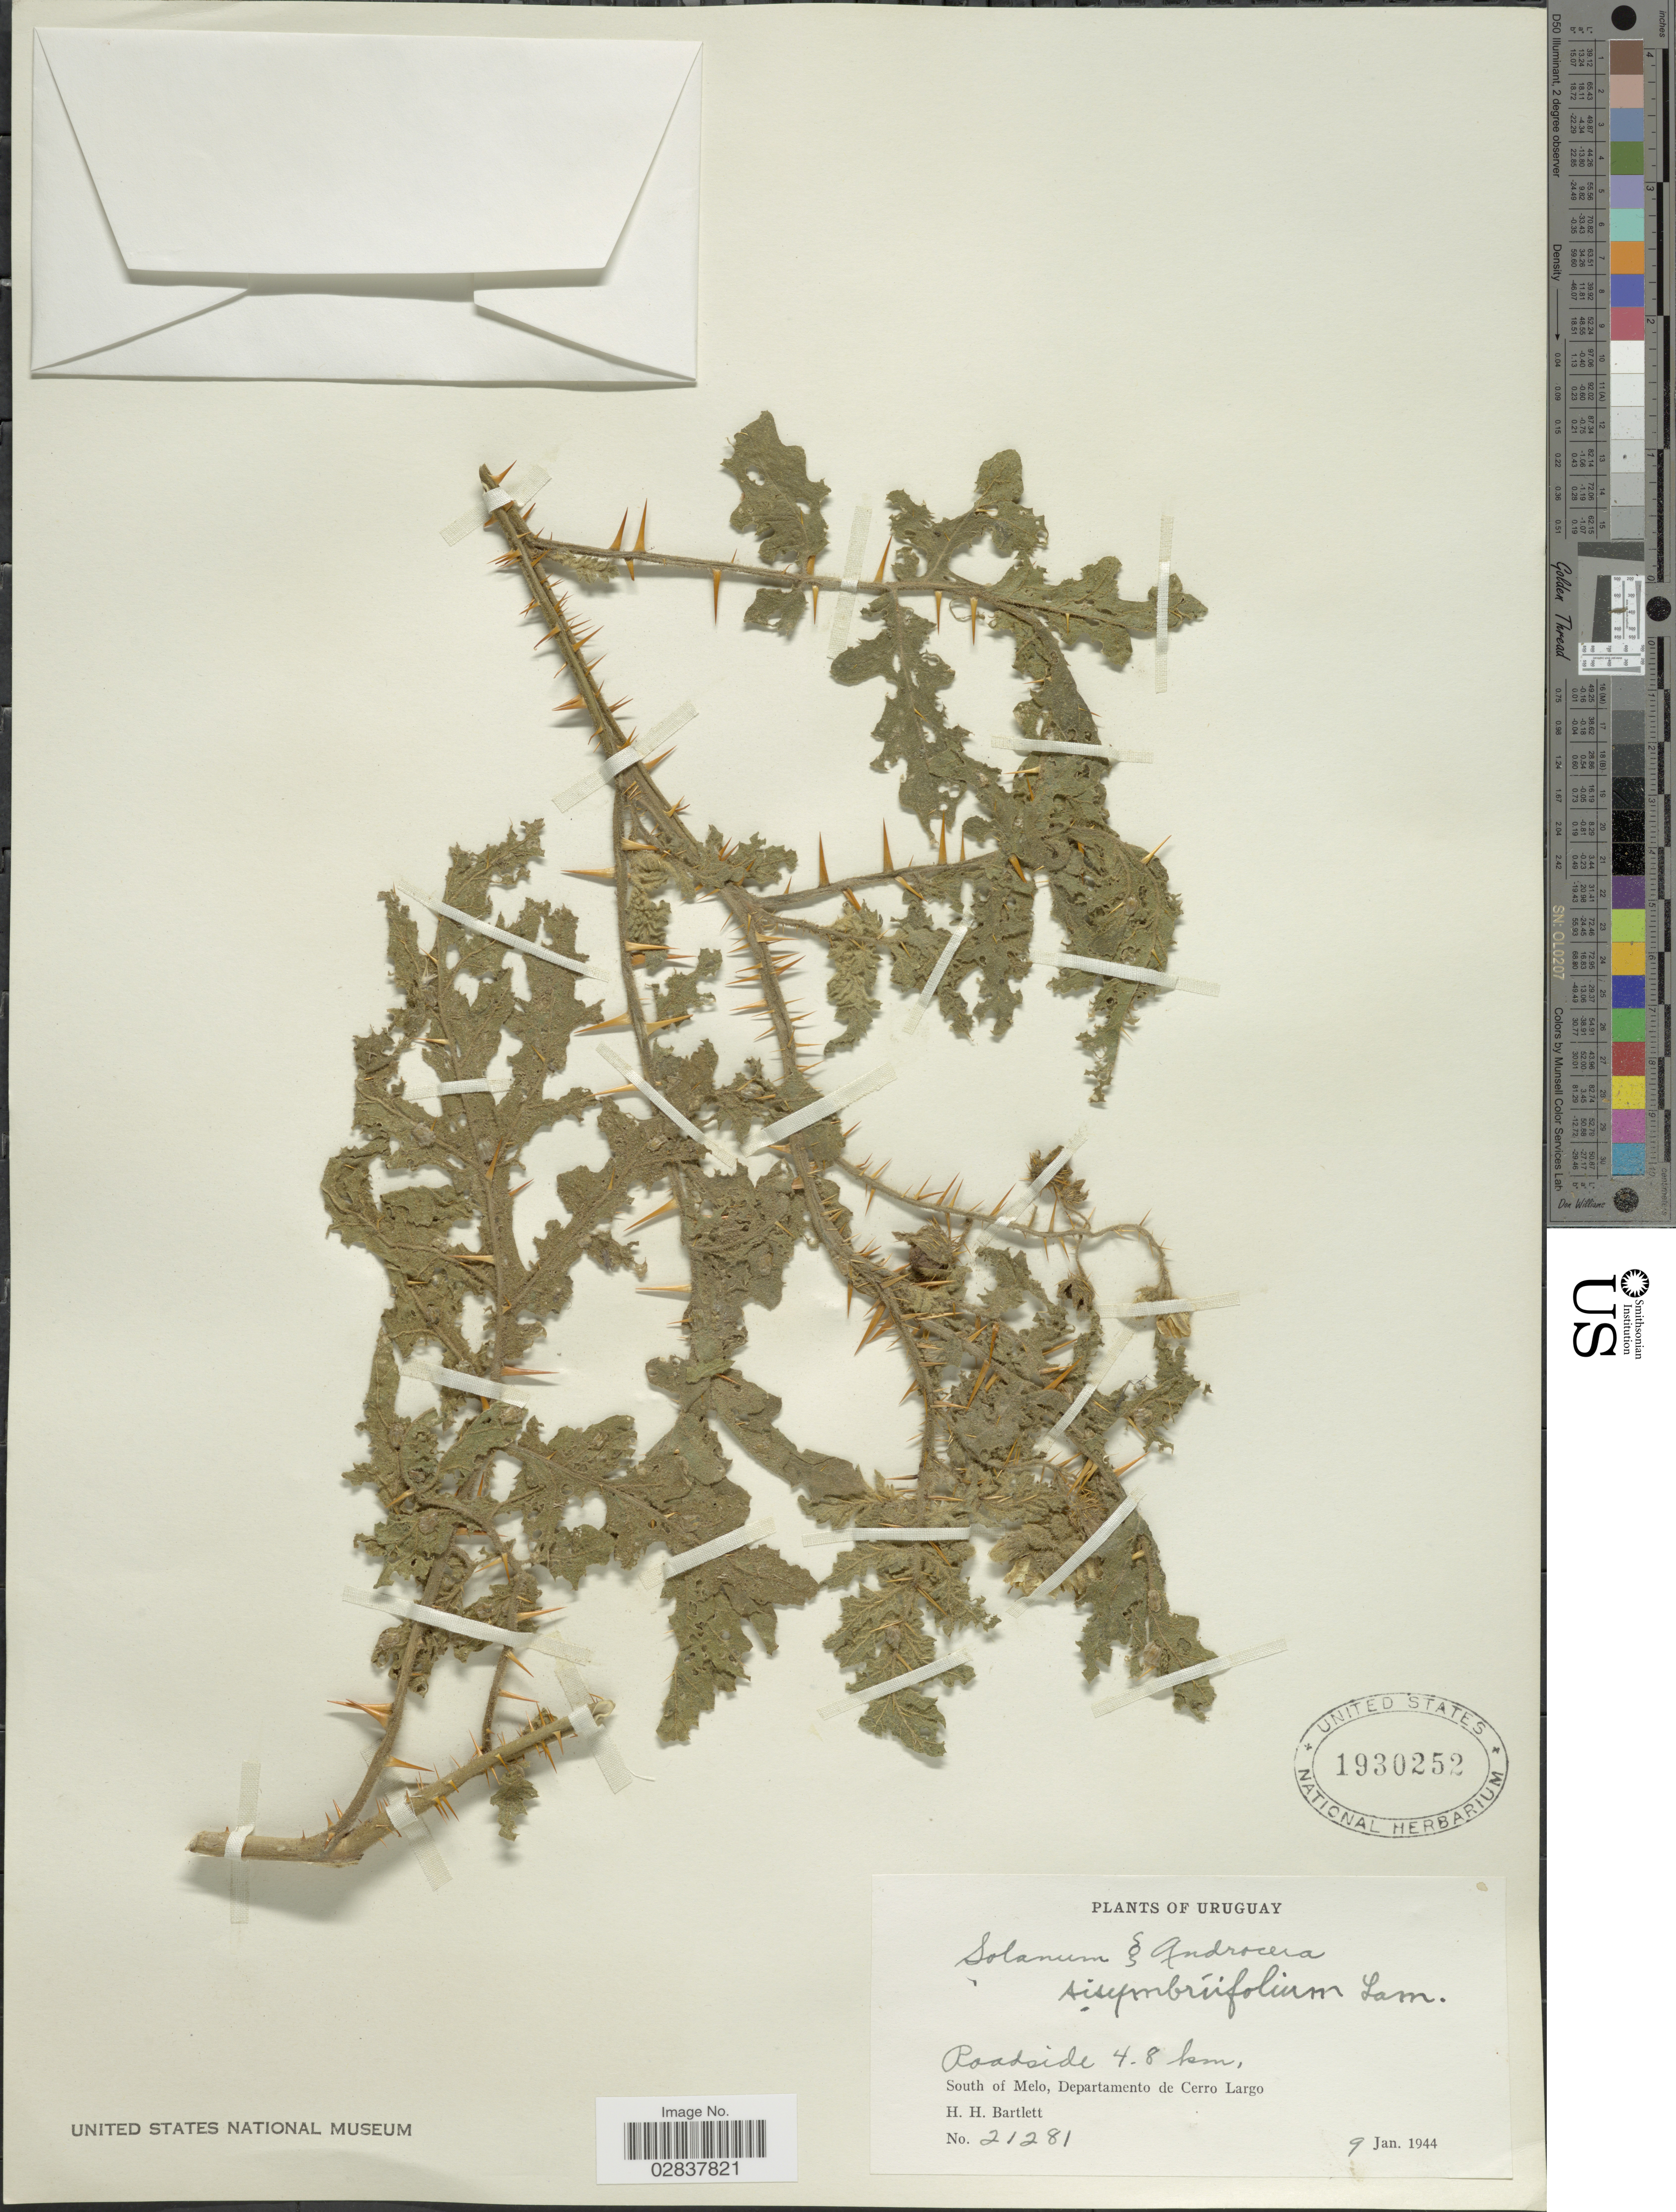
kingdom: Plantae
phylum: Tracheophyta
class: Magnoliopsida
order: Solanales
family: Solanaceae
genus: Solanum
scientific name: Solanum sisymbriifolium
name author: Lam.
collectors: H. H. Bartlett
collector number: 21281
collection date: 1944-01-09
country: Uruguay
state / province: Cerro Largo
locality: Roadside 4.8 km, South of Melo, Departamento de Cerro Largo.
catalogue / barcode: US 1930252